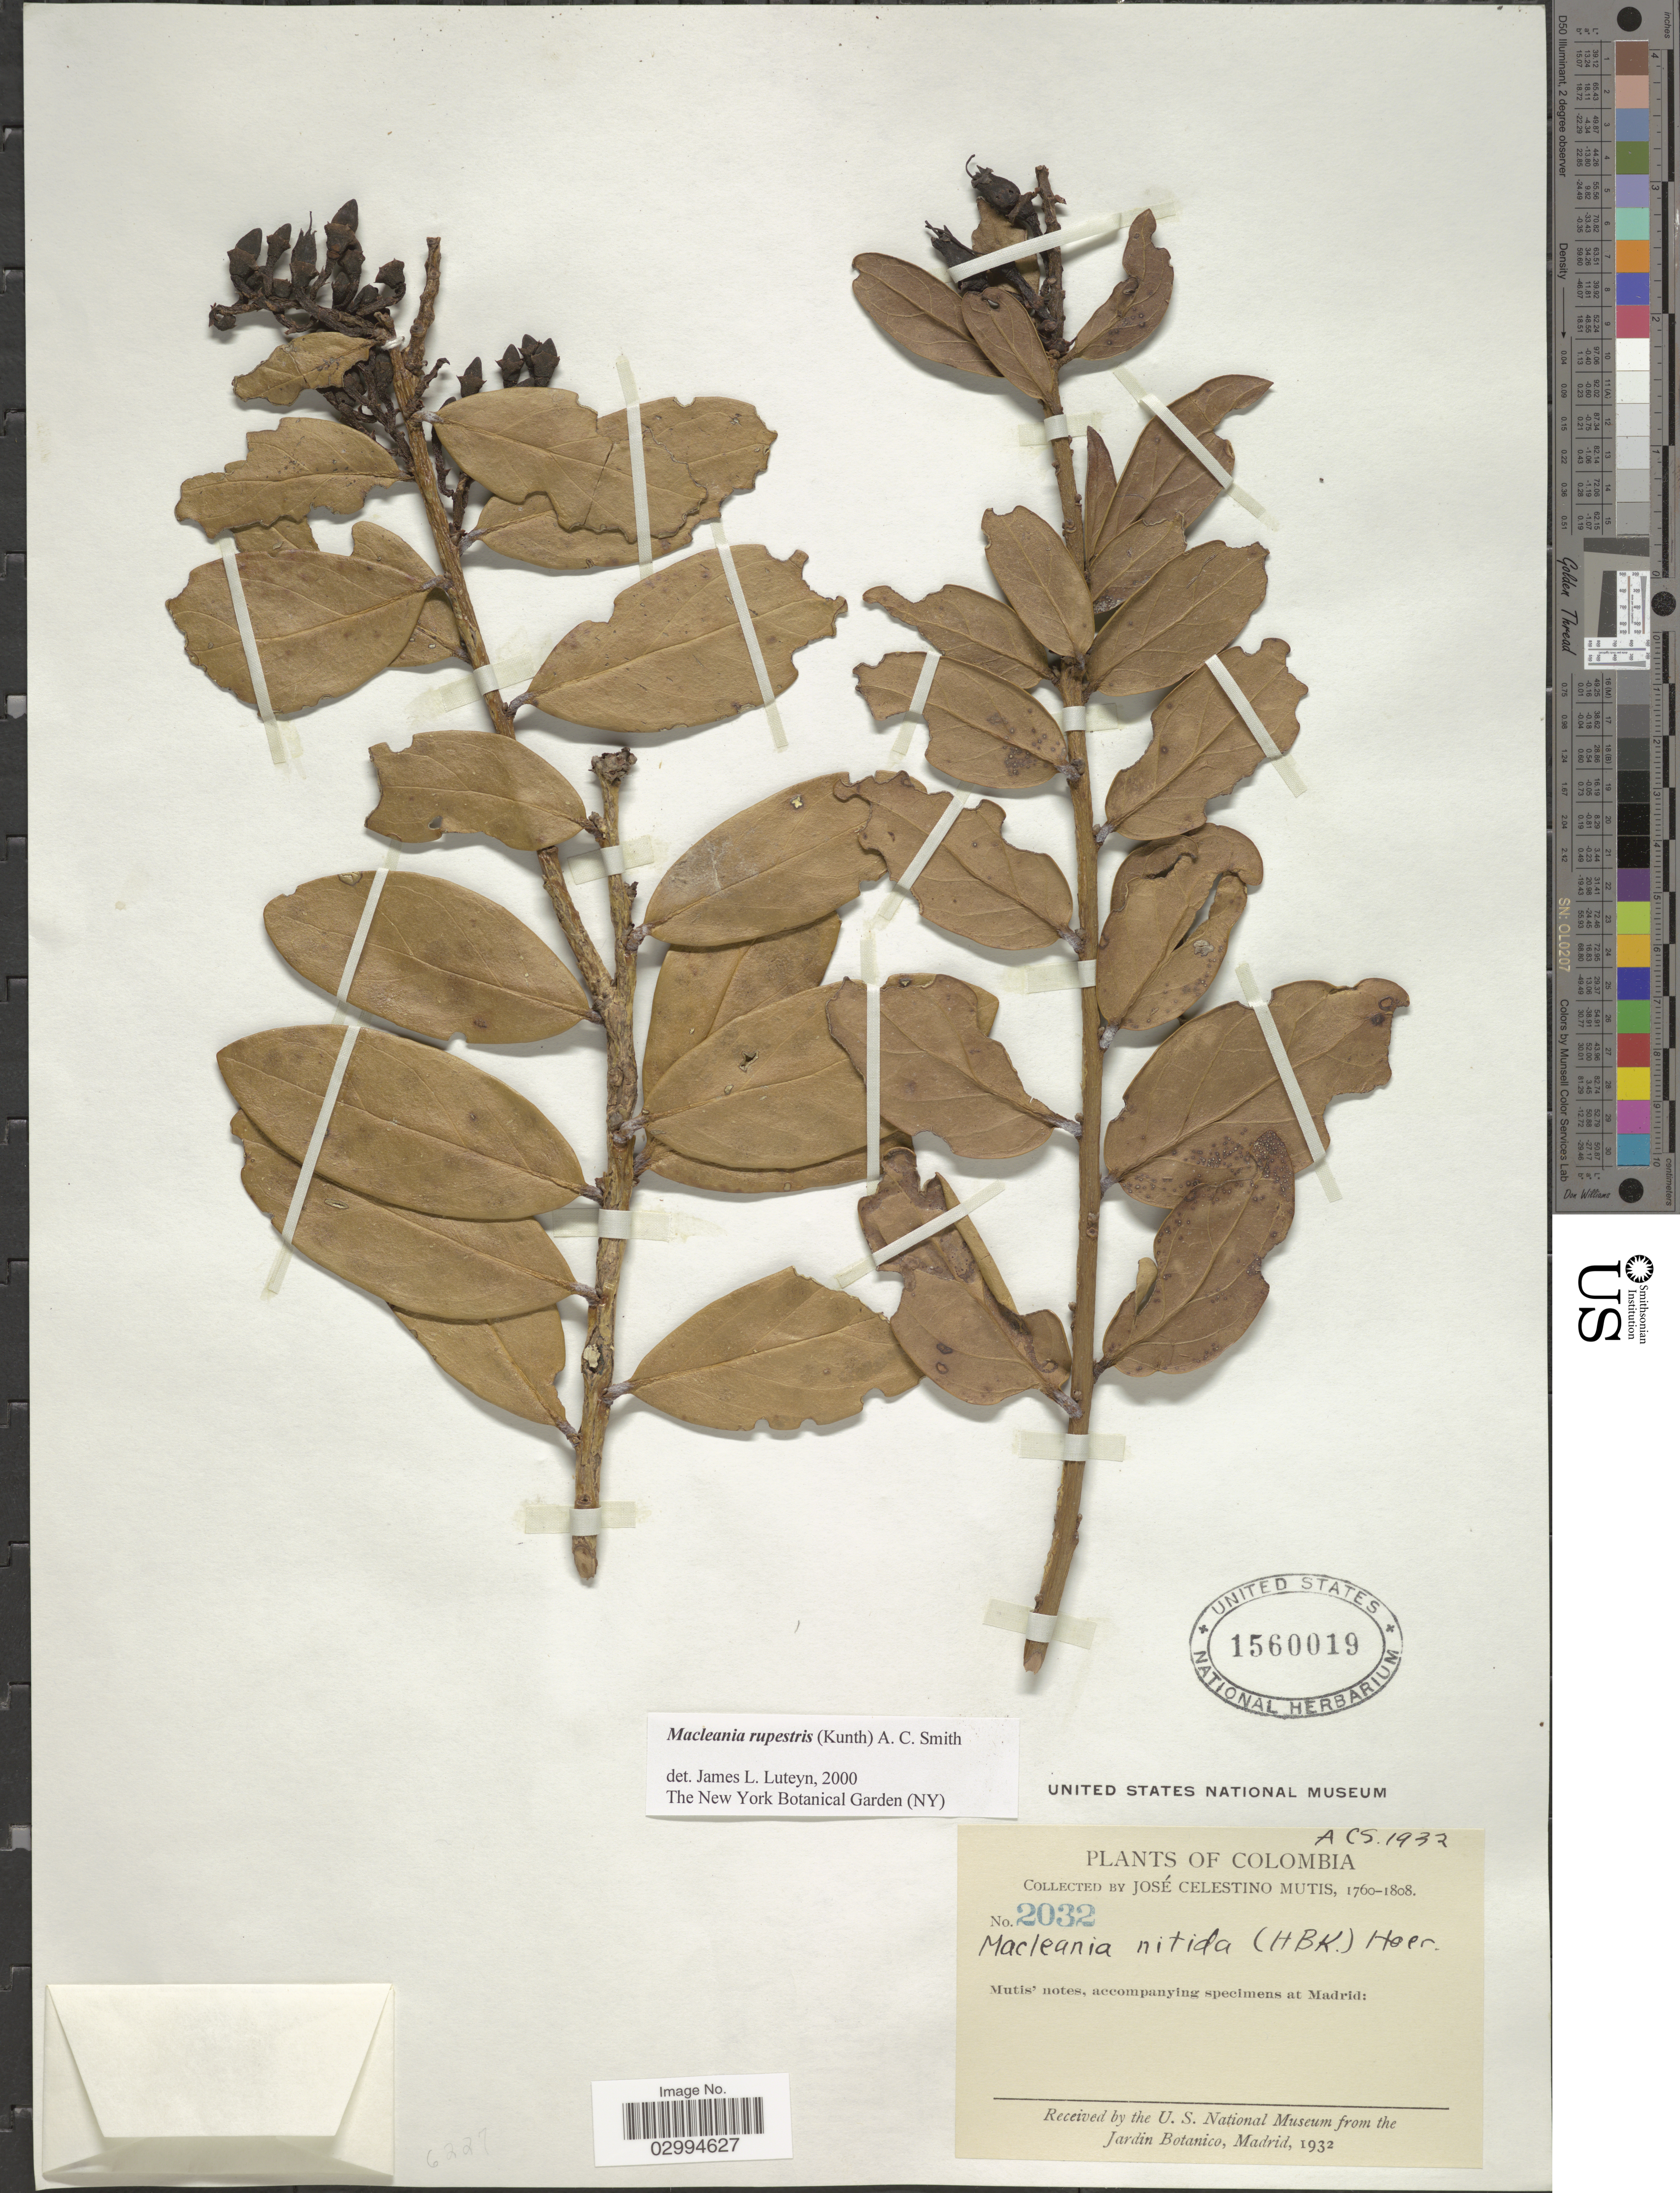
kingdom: Plantae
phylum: Tracheophyta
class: Magnoliopsida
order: Ericales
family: Ericaceae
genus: Macleania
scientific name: Macleania rupestris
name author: (Kunth) A.C. Sm.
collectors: J. C. B. Mutis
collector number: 2032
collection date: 1760/1808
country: Colombia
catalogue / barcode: US 1560019